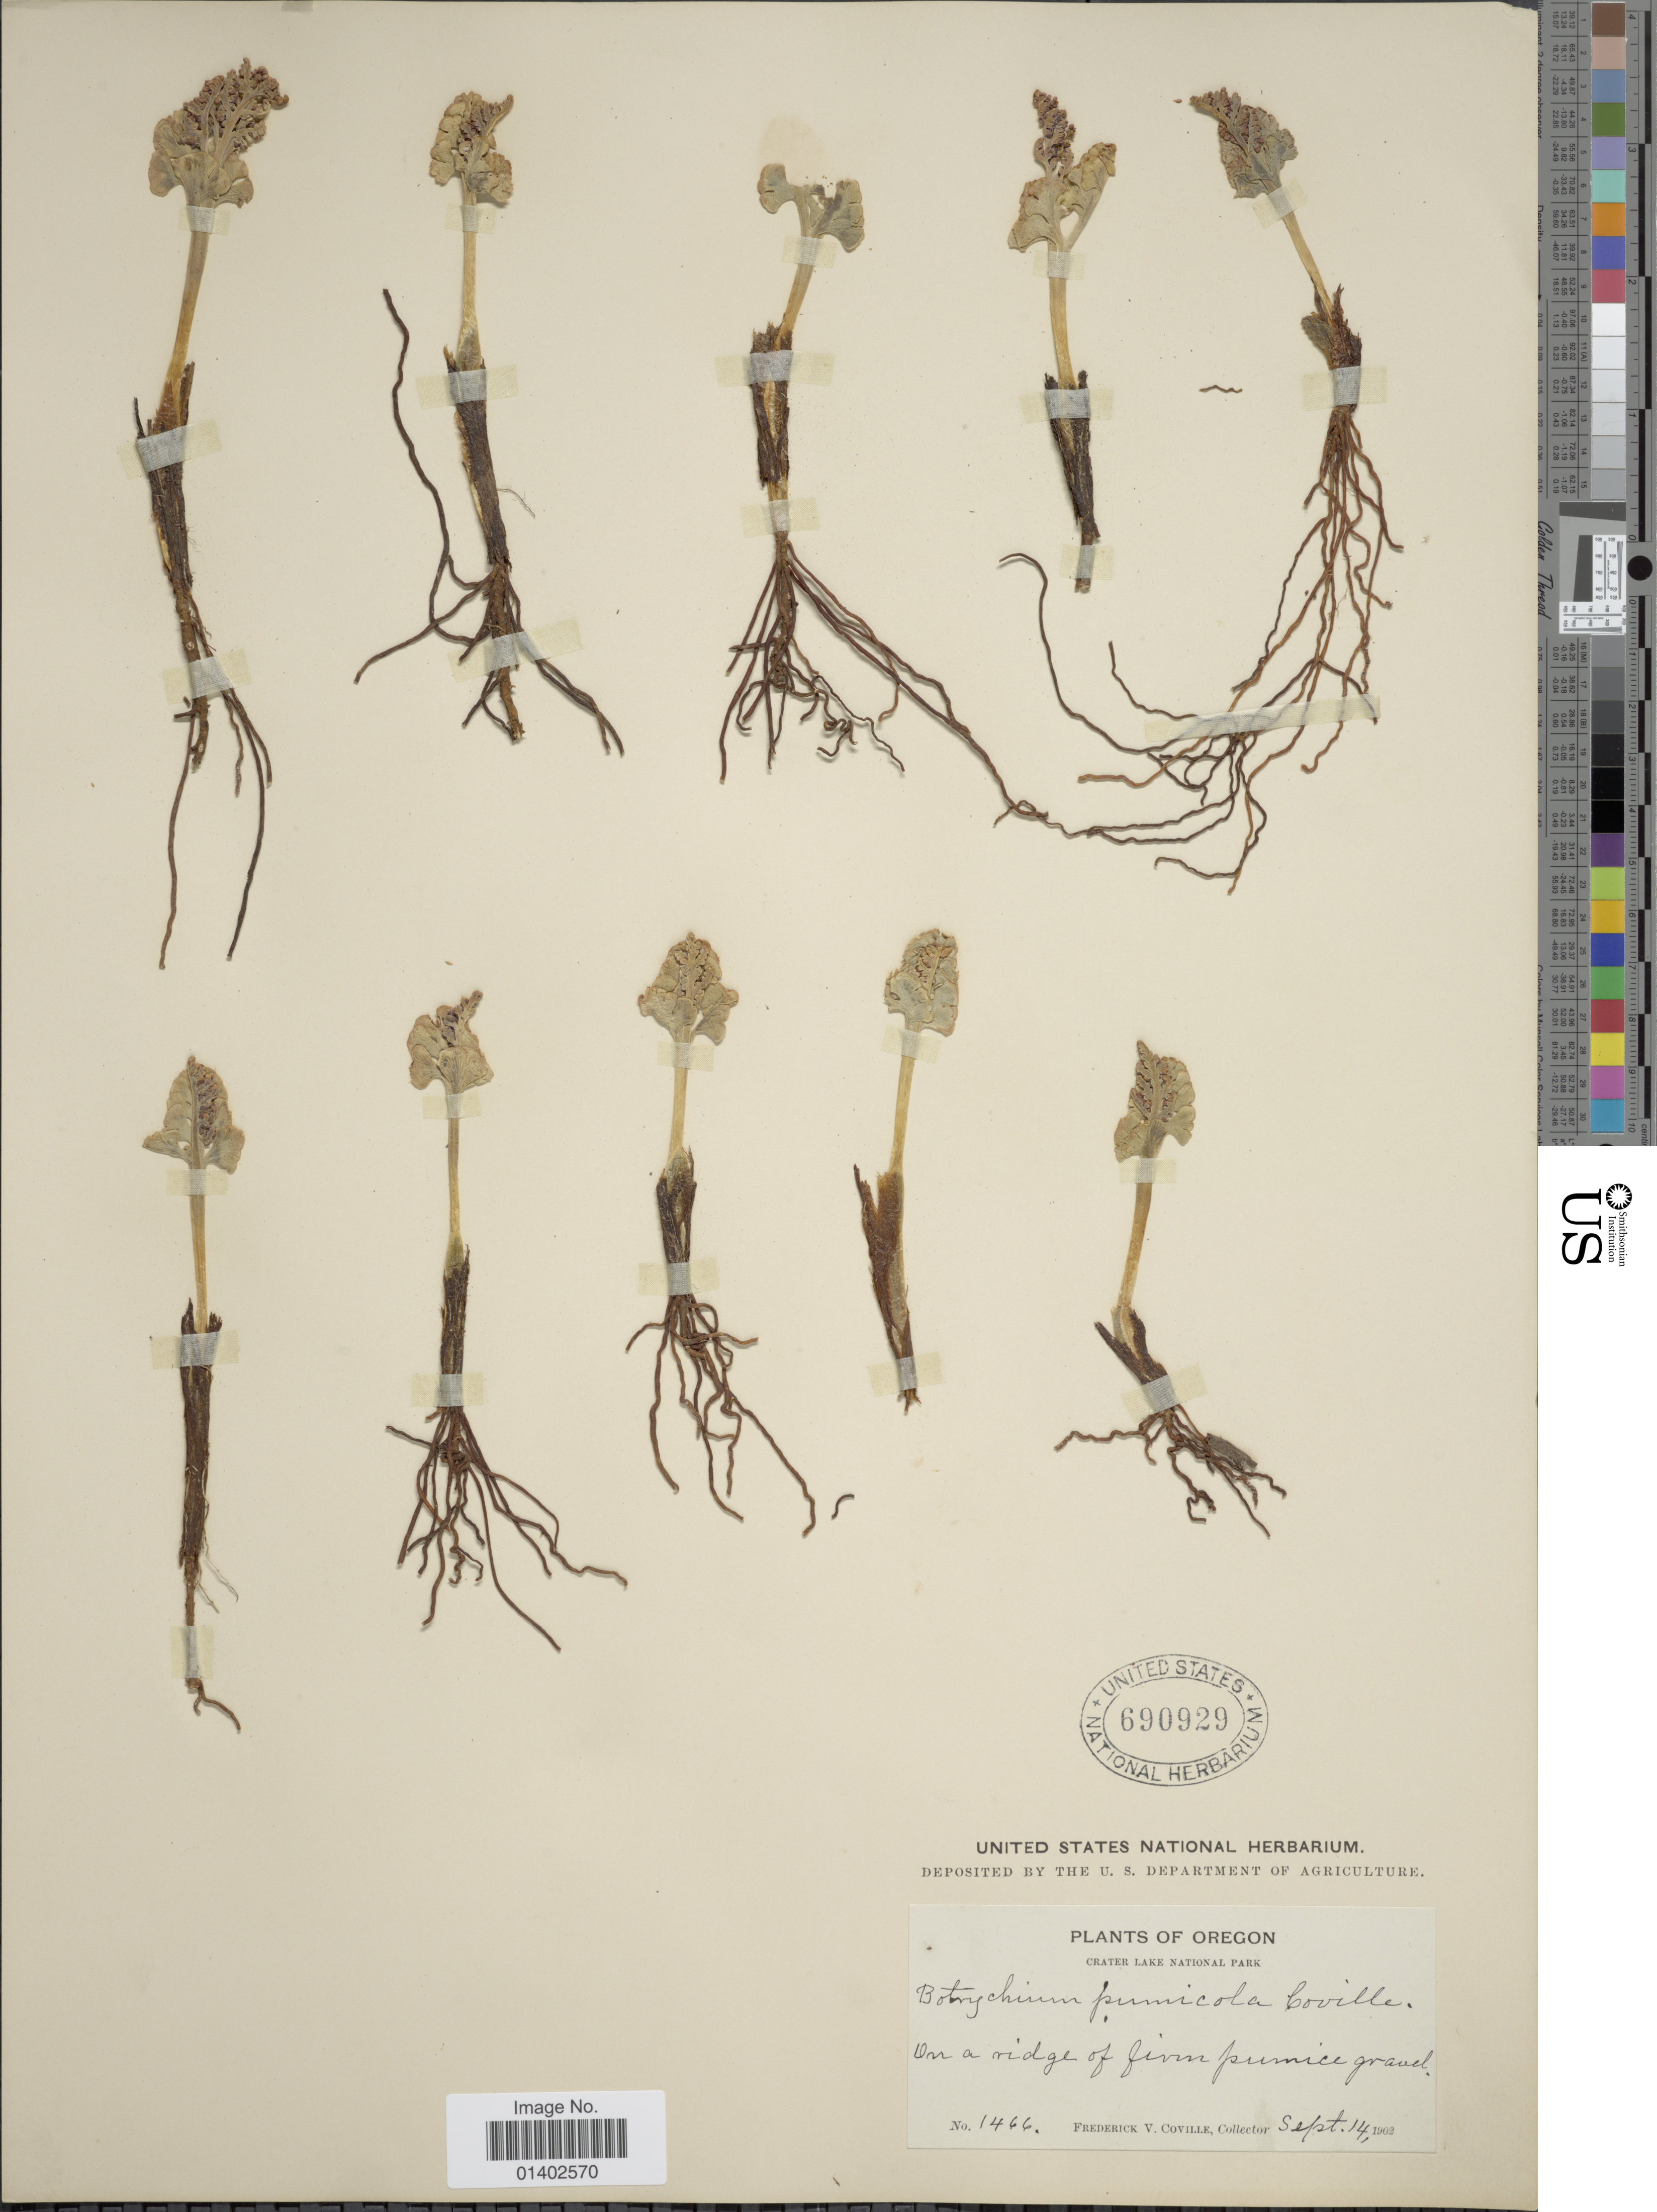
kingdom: Plantae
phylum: Tracheophyta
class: Polypodiopsida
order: Ophioglossales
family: Ophioglossaceae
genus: Botrychium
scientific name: Botrychium pumicola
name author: Coville ex Underw.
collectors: F. V. Coville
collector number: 1466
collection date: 1902-09-14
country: United States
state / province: Oregon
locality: Crater Lake National Park, On a ridge of firm purnice gravel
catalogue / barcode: US 690929